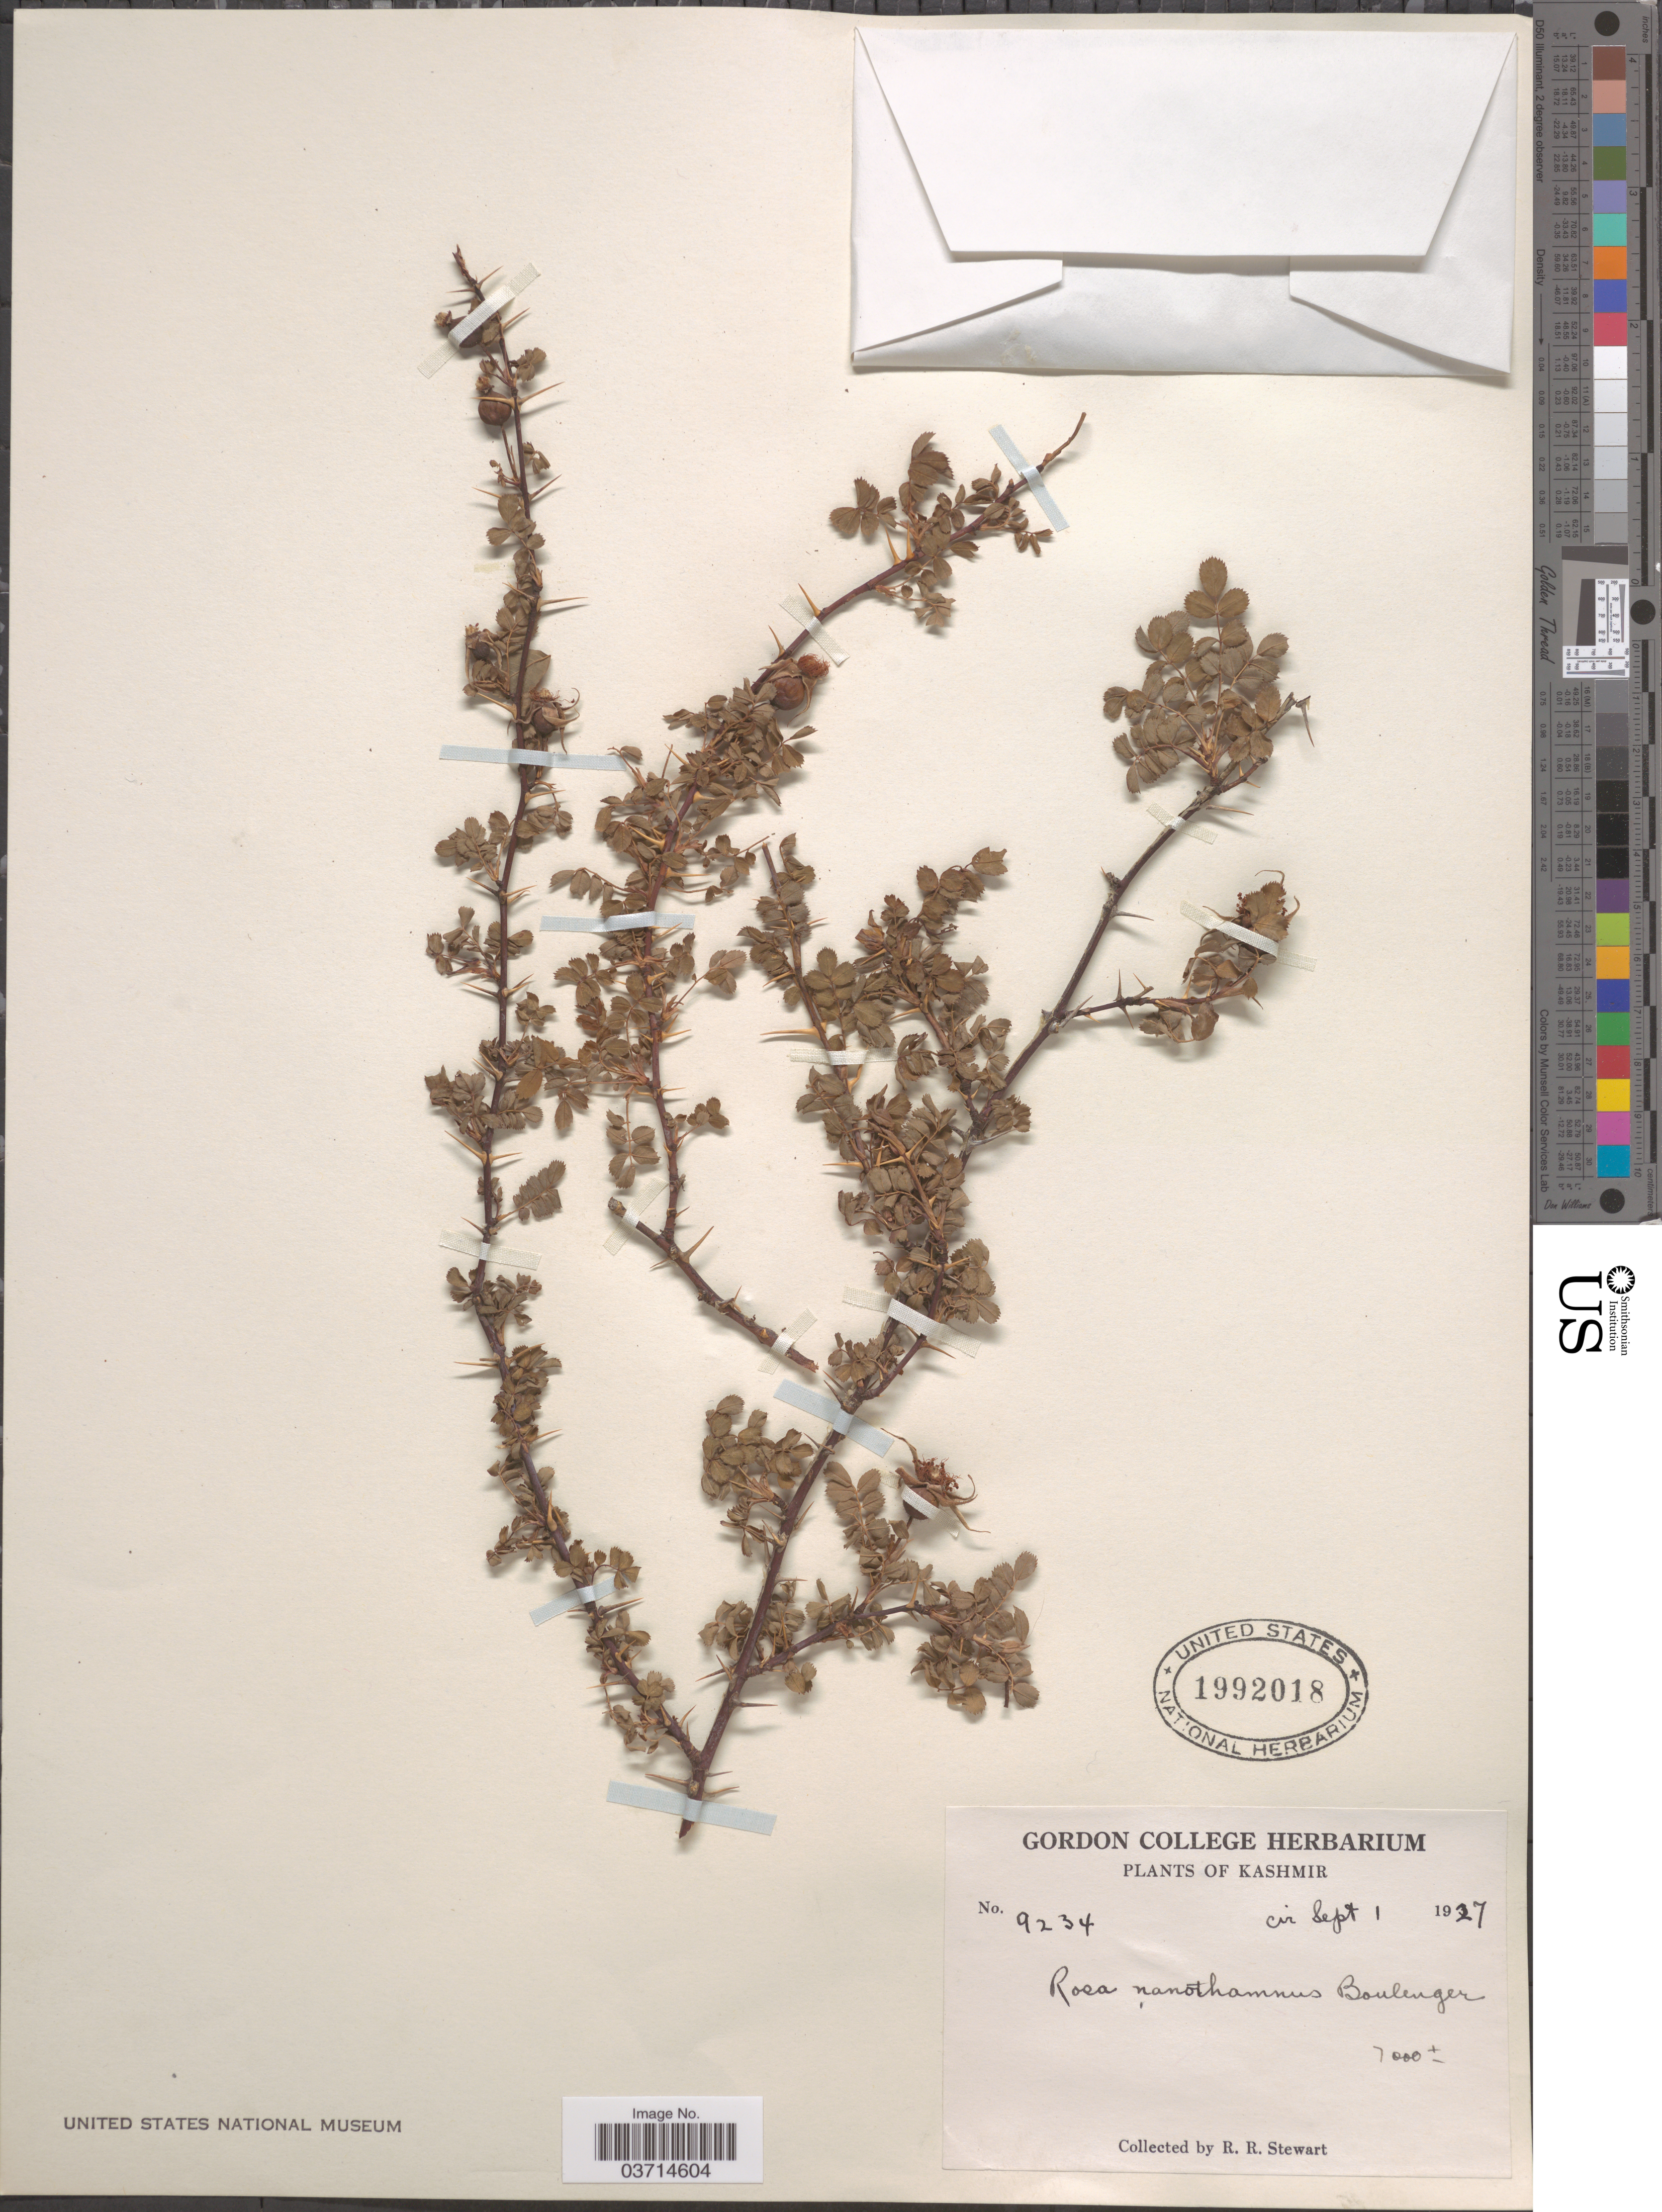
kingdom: Plantae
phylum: Tracheophyta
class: Magnoliopsida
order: Rosales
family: Rosaceae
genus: Rosa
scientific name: Rosa nanothamnus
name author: Boulenger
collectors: R. Stewart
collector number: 9234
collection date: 1927-09-01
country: India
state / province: Jammu and Kashmir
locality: Kashmir.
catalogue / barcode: US 1992018